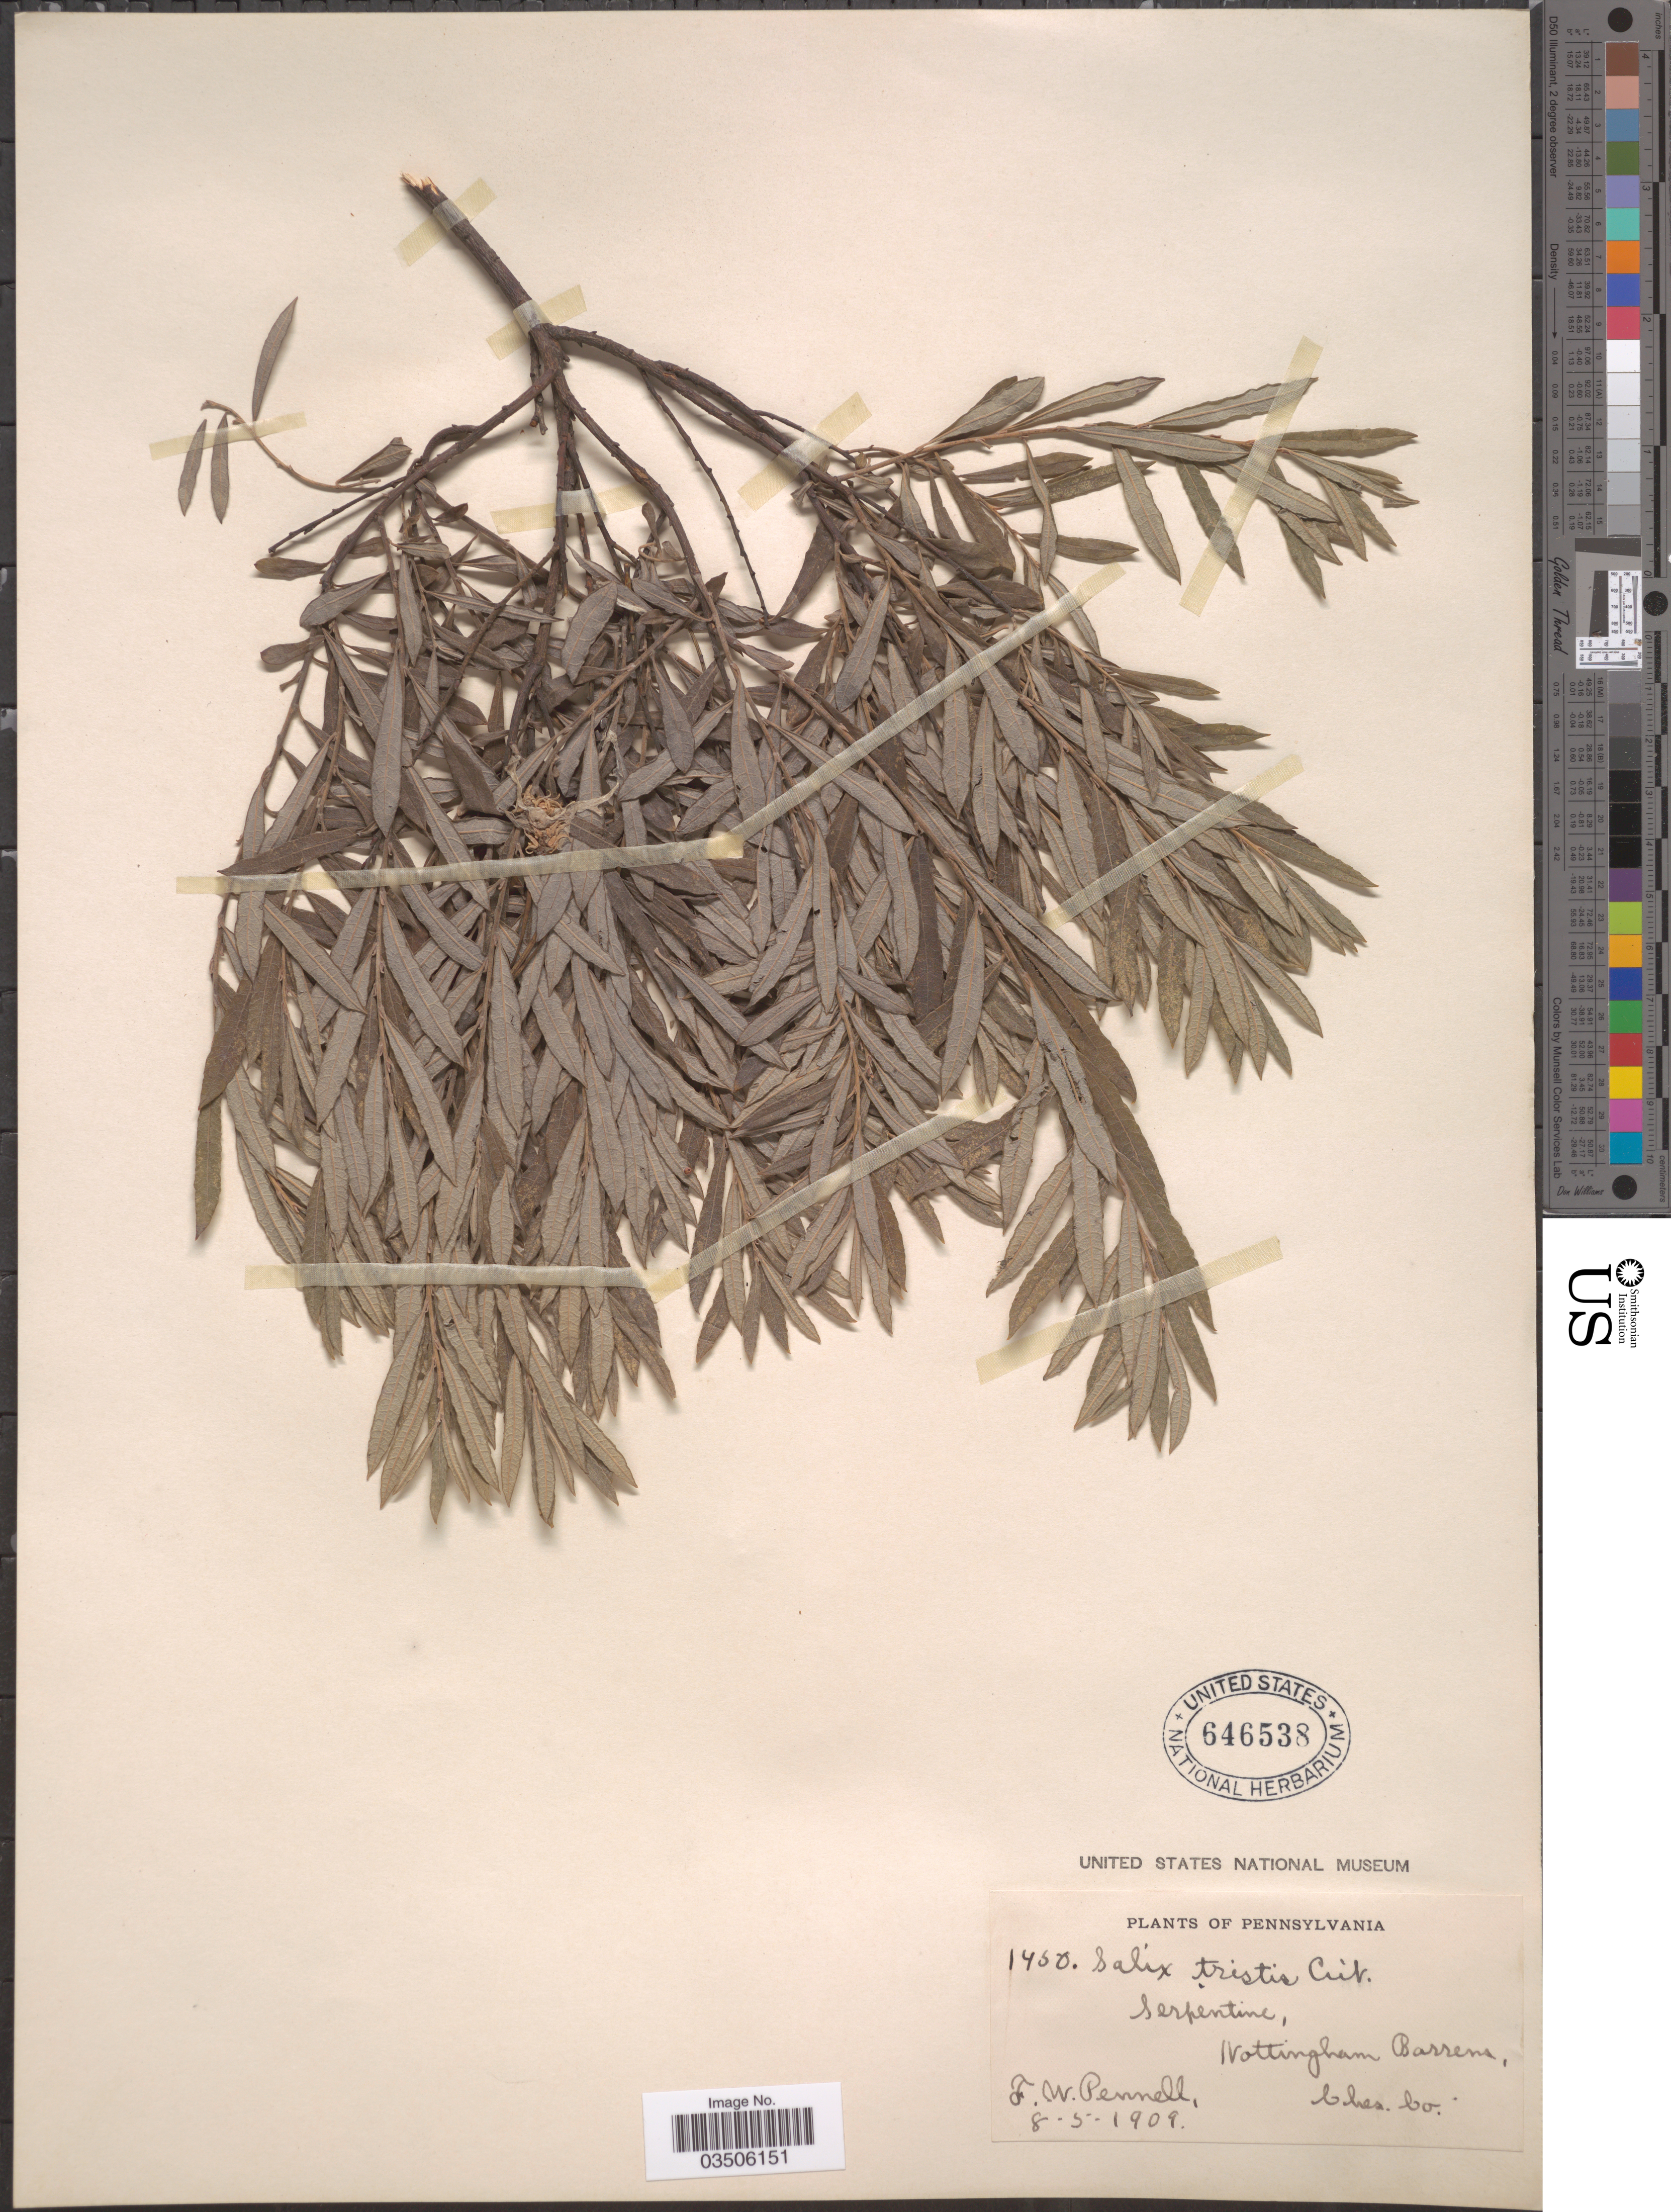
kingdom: Plantae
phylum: Tracheophyta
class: Magnoliopsida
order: Malpighiales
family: Salicaceae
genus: Salix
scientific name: Salix tristis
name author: Aiton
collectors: F. W. Pennell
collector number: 1450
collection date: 1909-08-05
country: United States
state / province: Pennsylvania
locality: Serpentine, Nottingham Barrens. Ches. Co.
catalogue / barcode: US 646538